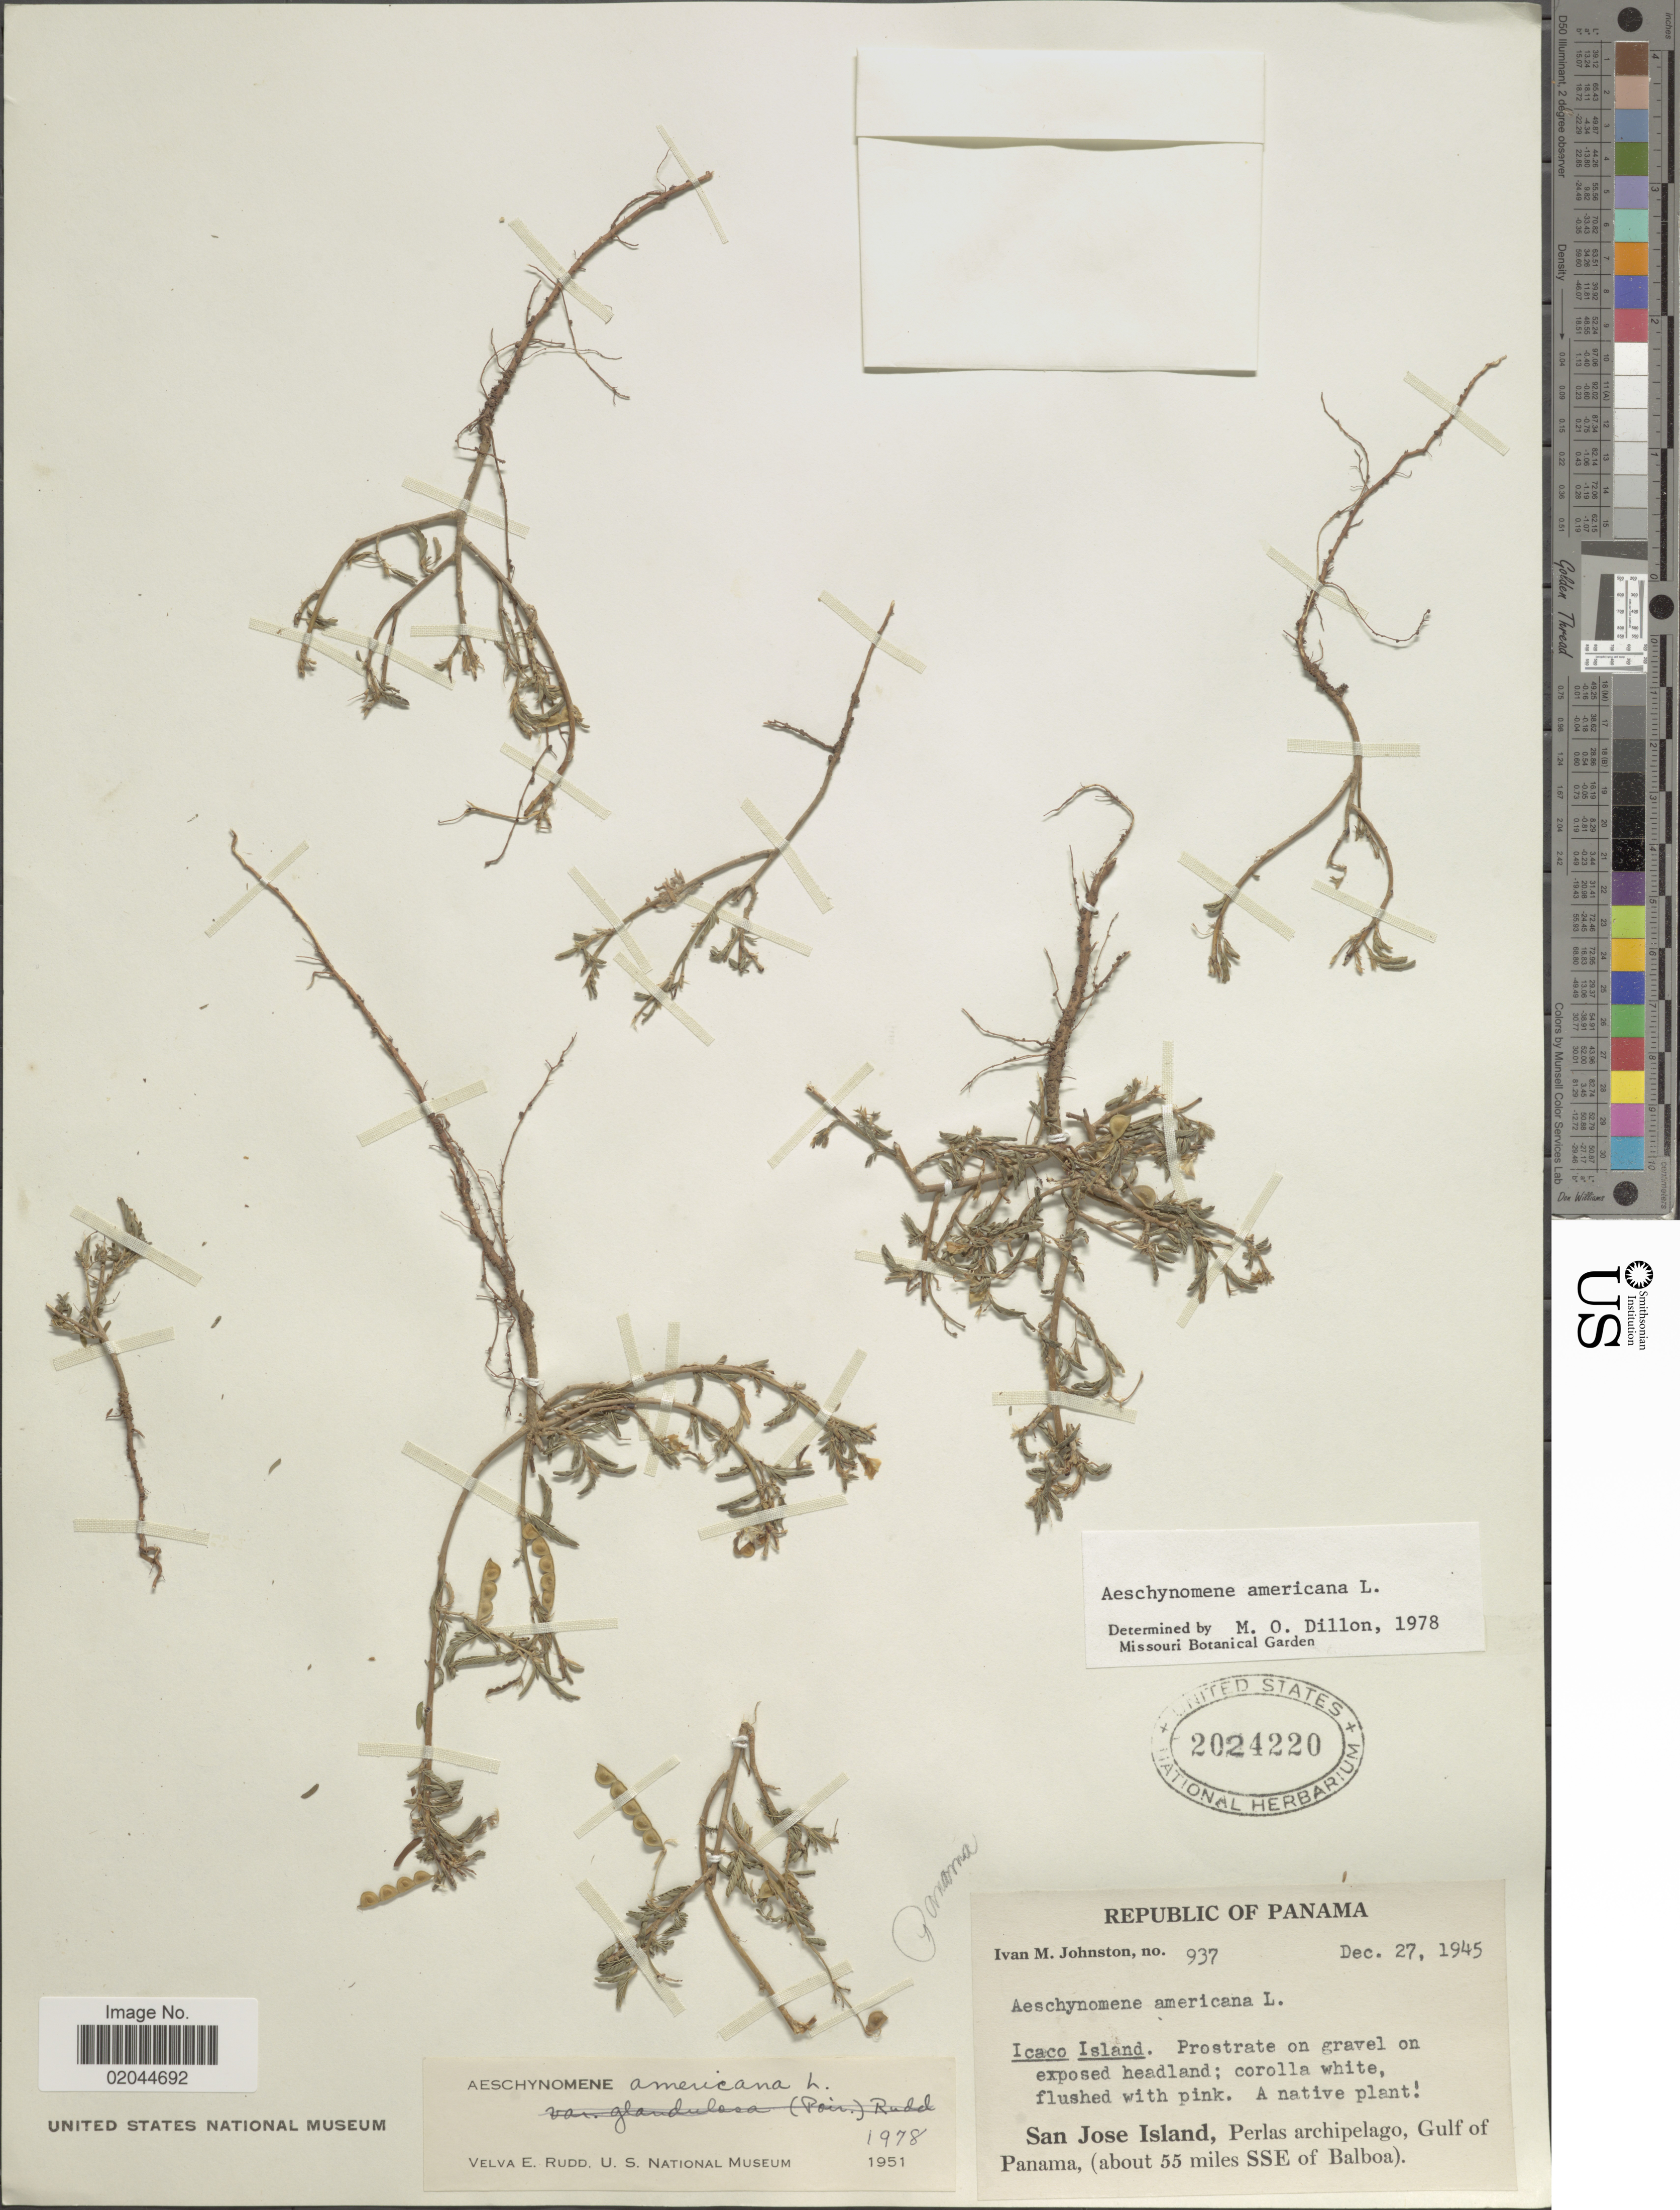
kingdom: Plantae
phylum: Tracheophyta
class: Magnoliopsida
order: Fabales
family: Fabaceae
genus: Aeschynomene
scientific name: Aeschynomene americana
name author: L.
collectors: I.M. Johnston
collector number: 937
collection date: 1945-12-27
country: Panama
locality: Icaco Island, San Jose Island, Perlas archipelago, Gulf of Panama, (about 55 miles SSE of Balboa)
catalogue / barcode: US 2024220